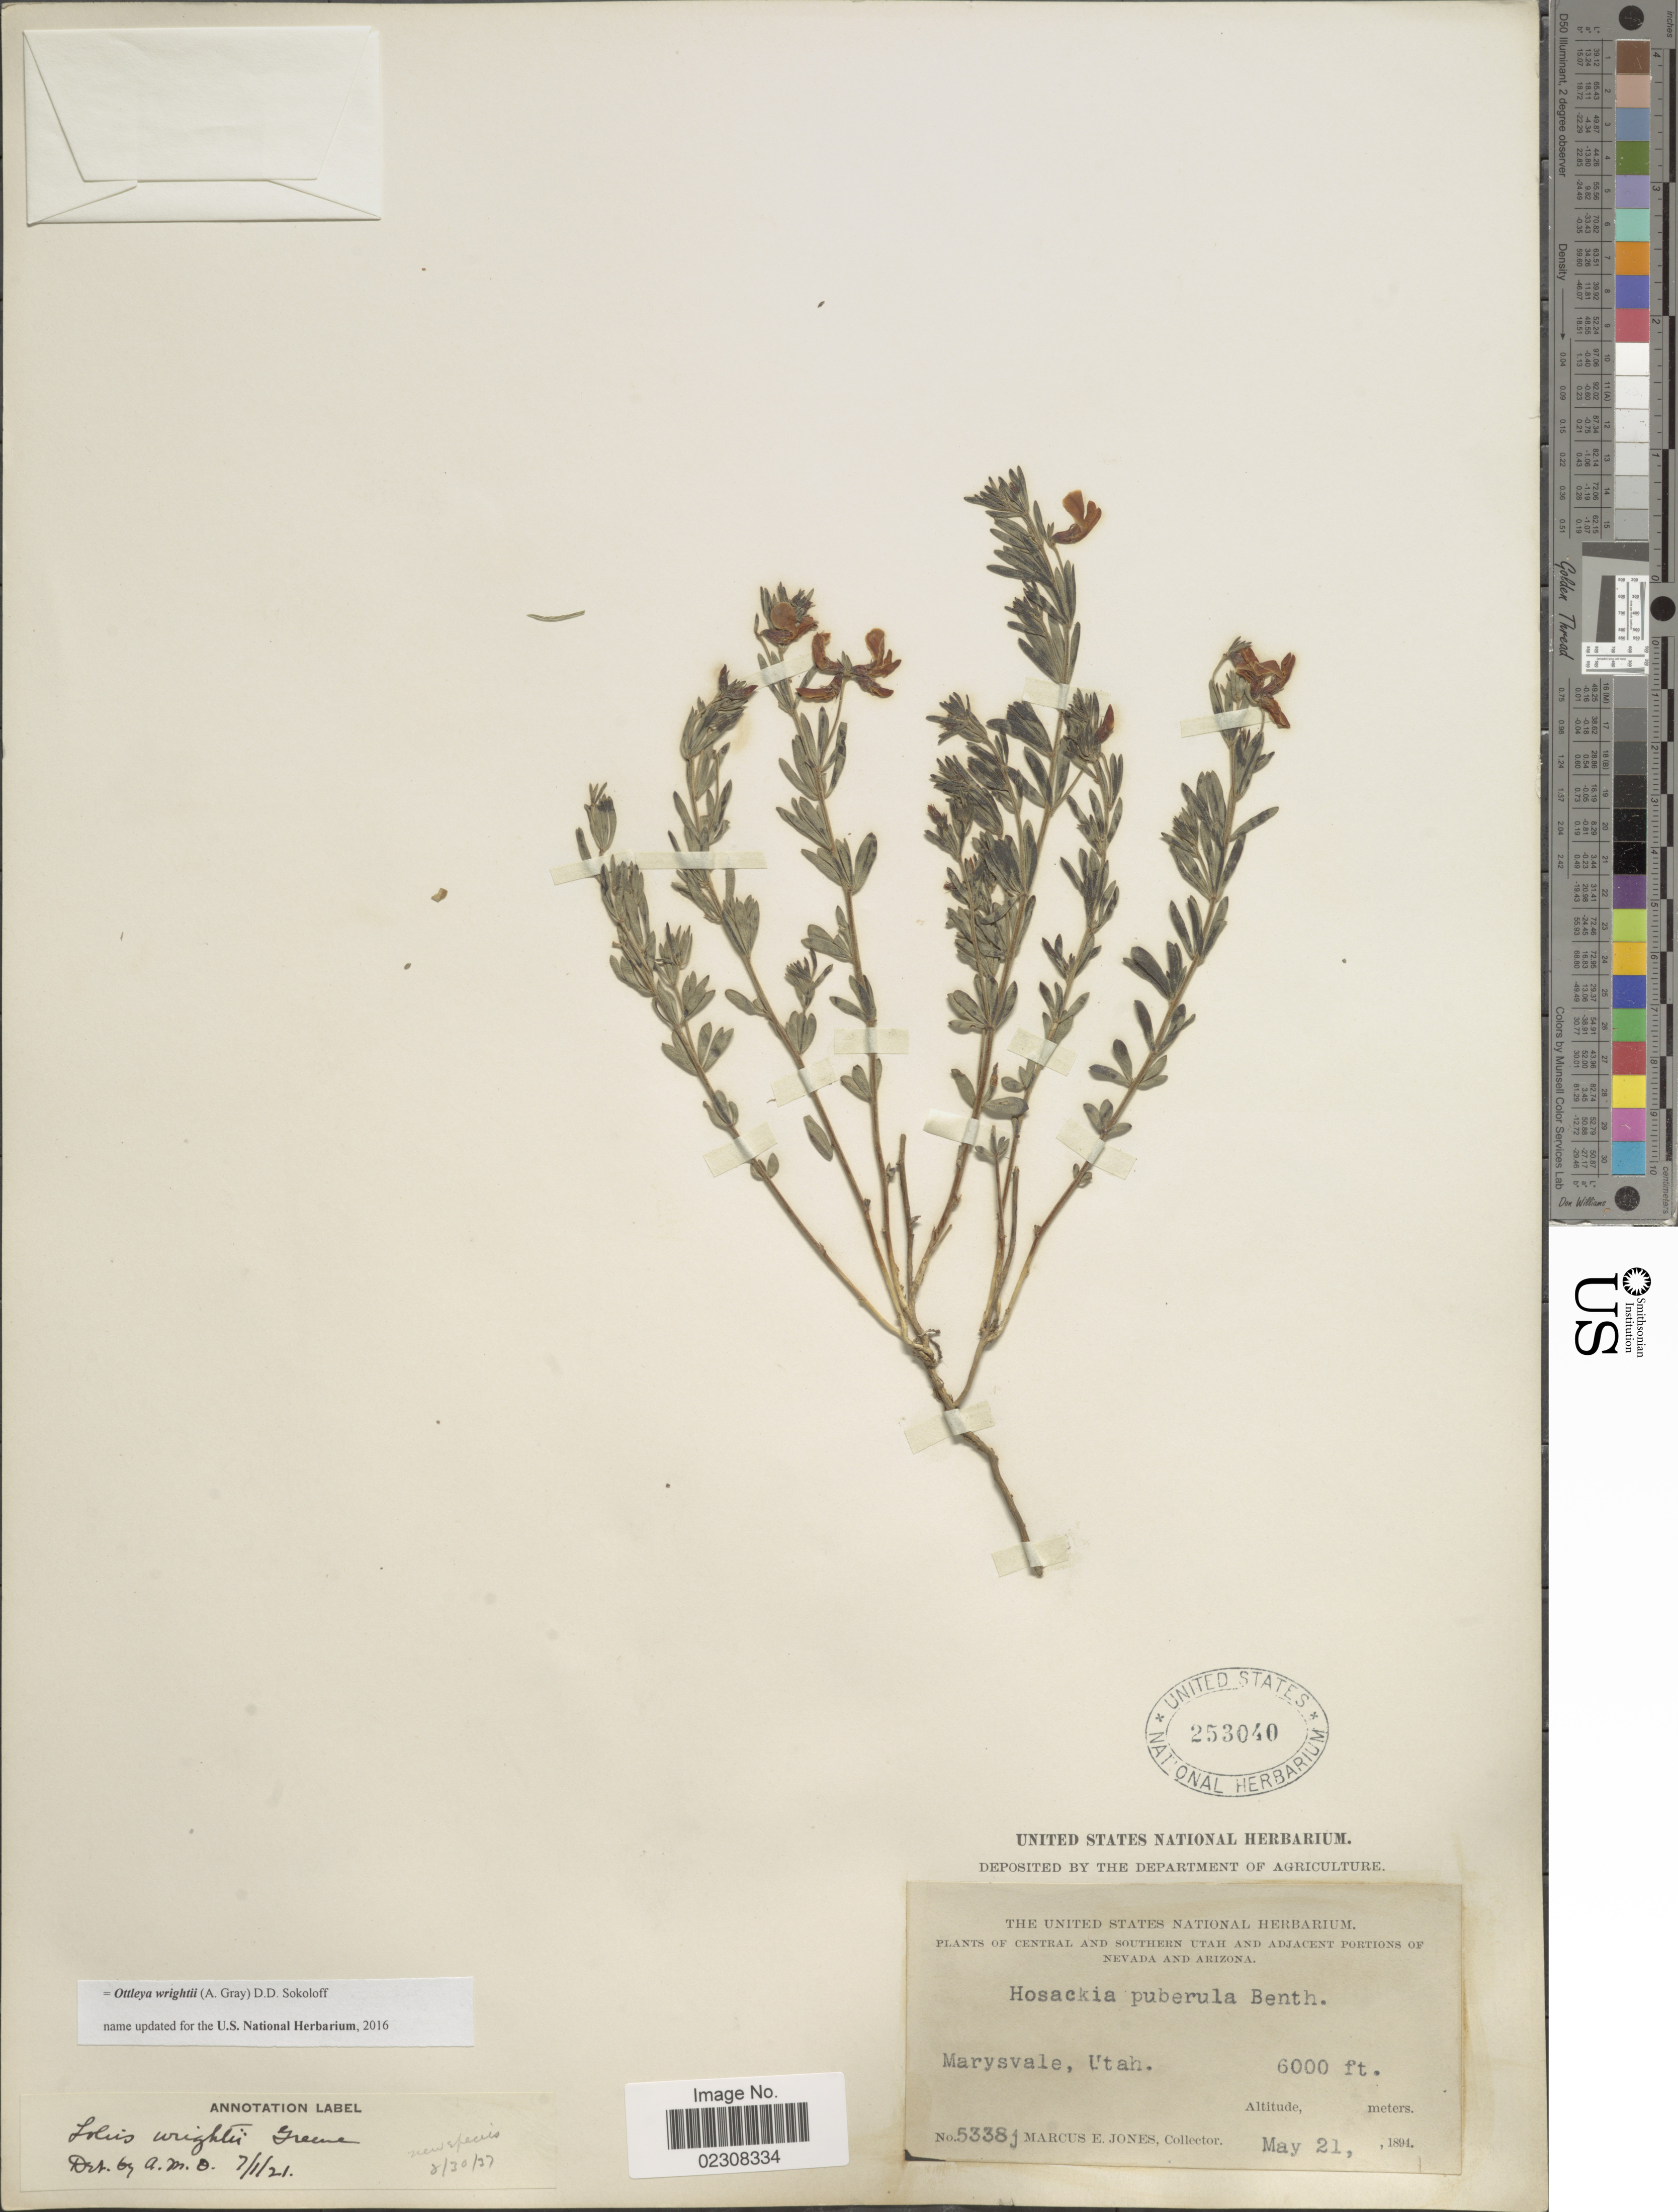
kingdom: Plantae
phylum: Tracheophyta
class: Magnoliopsida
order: Fabales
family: Fabaceae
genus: Ottleya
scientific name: Ottleya wrightii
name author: (A. Gray) D.D. Sokoloff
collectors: M. E. Jones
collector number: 5338j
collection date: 1894-05-21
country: United States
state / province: Utah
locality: Central and Southern Utah Adjacent Portions of Nevada and Arizona, Marysvale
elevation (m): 1829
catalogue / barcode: US 253040